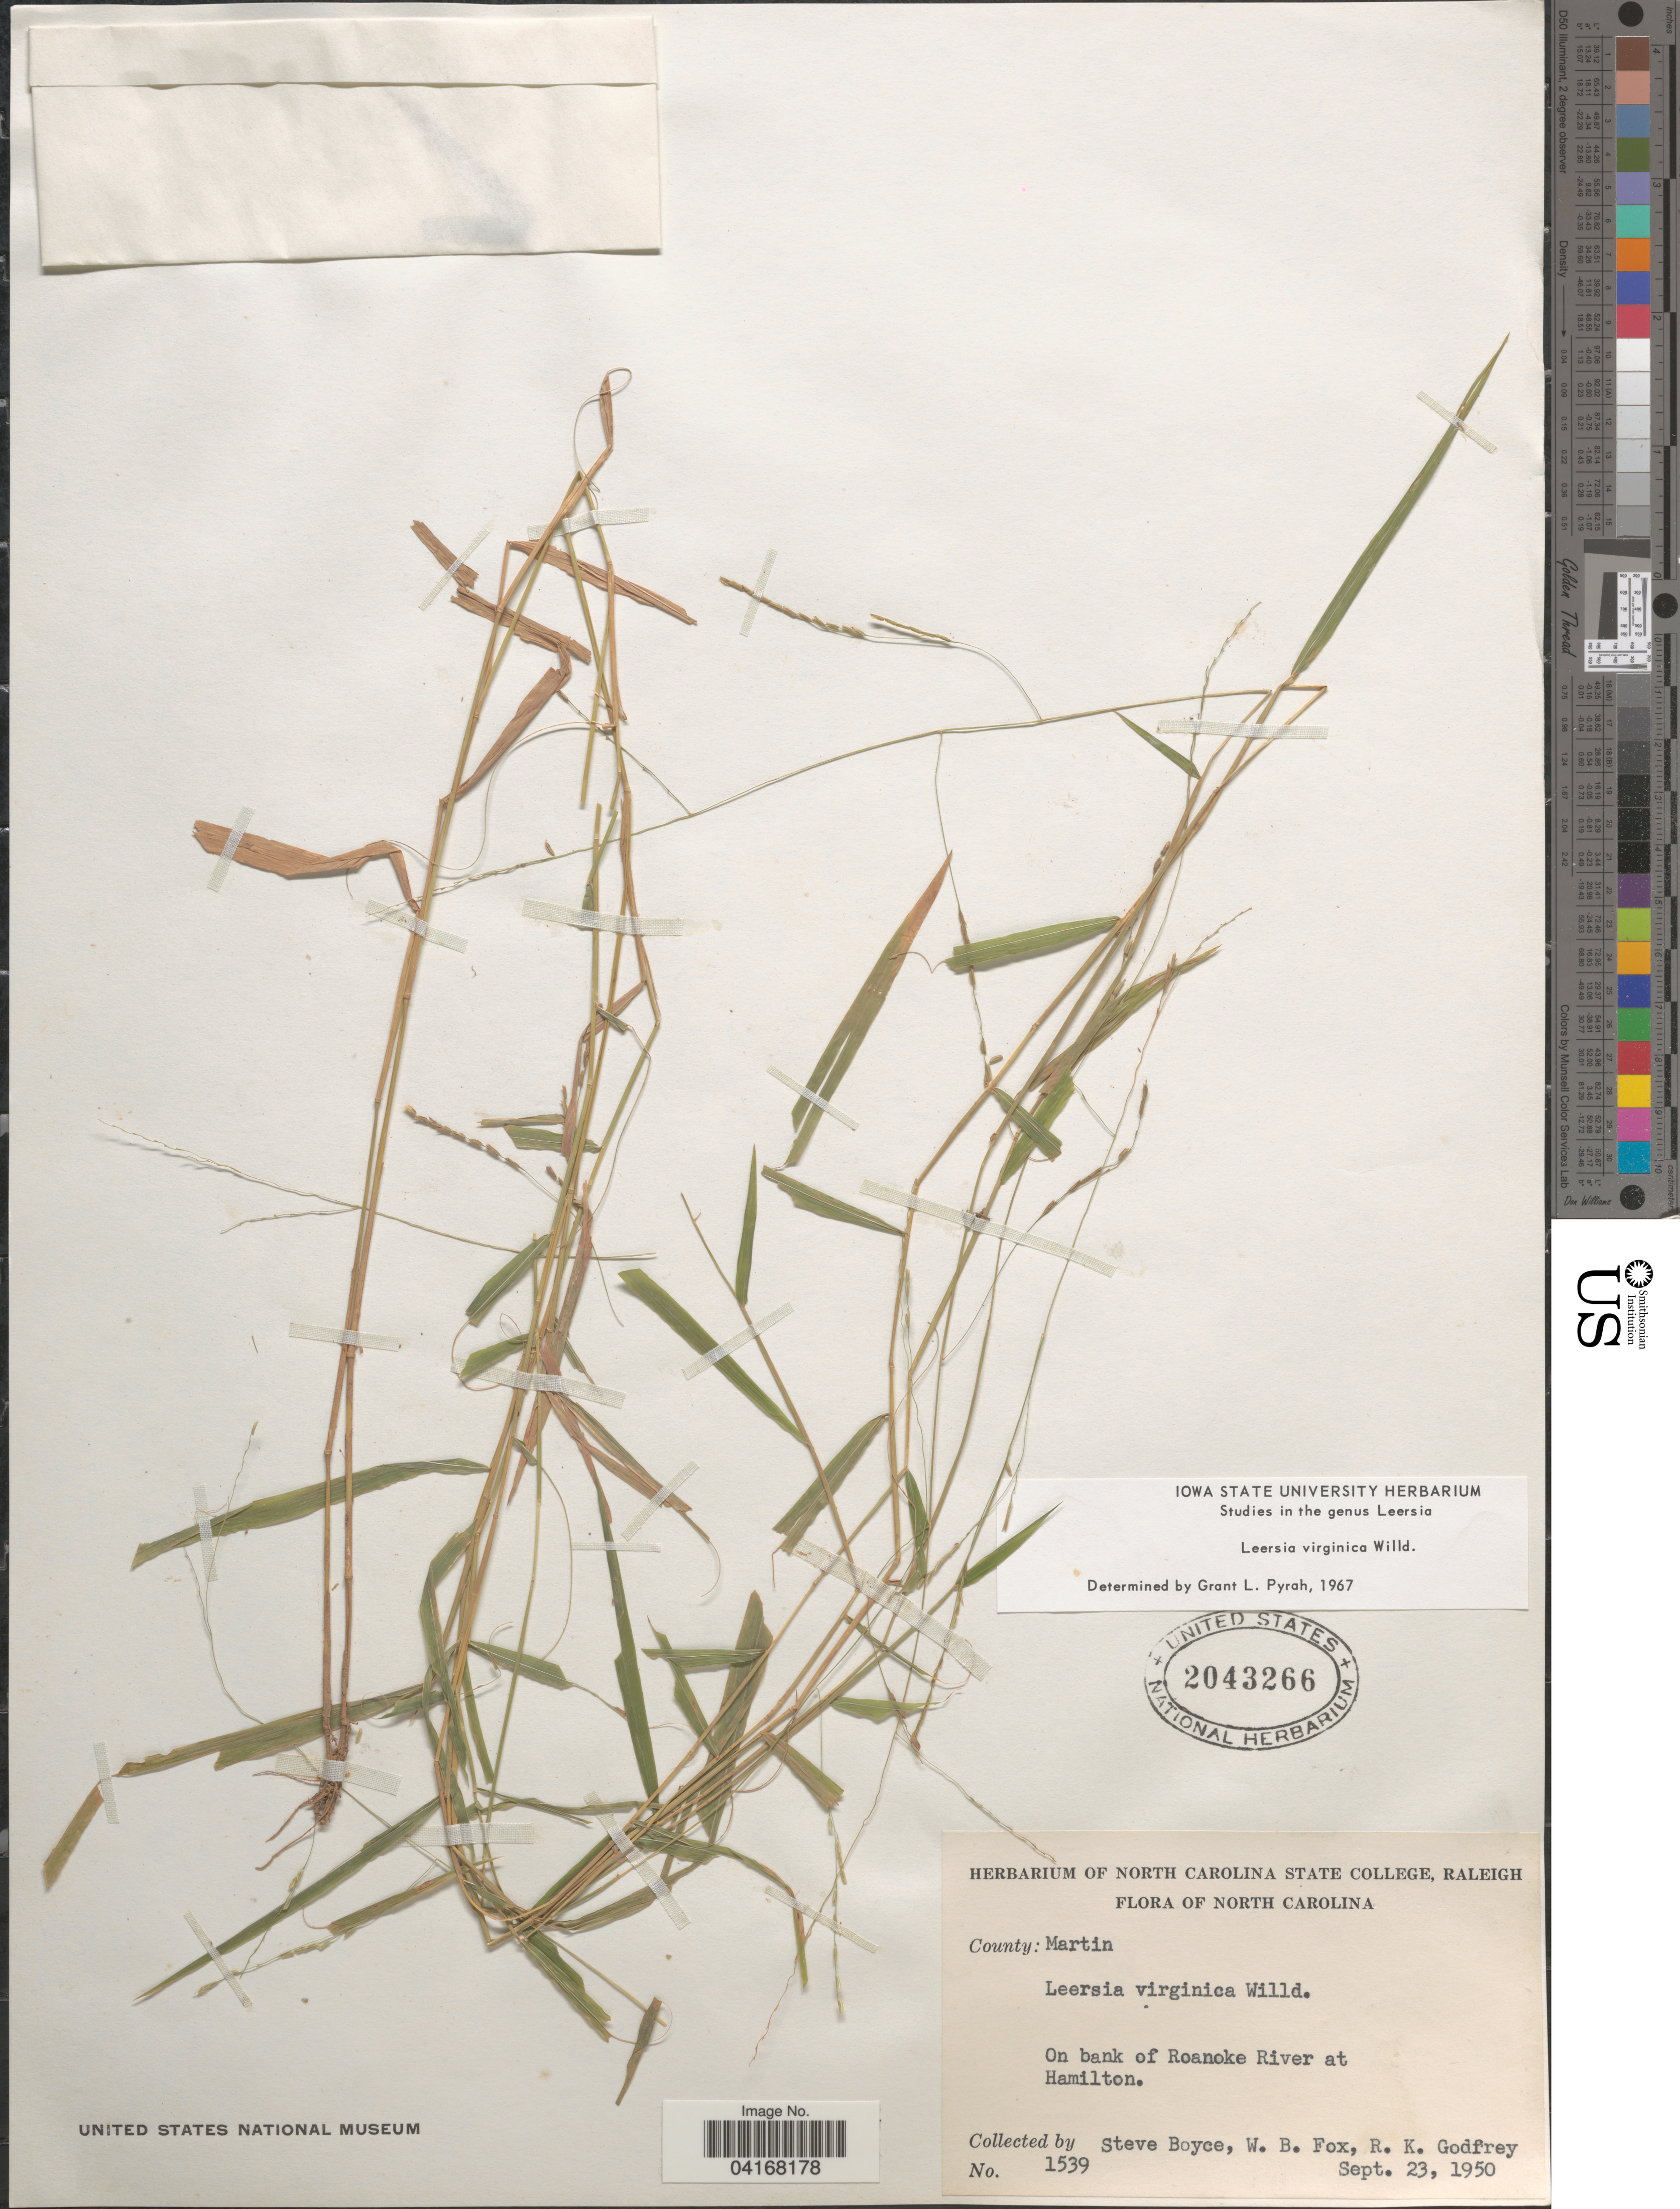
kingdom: Plantae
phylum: Tracheophyta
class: Liliopsida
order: Poales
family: Poaceae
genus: Leersia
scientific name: Leersia virginica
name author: Willd.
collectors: S. Boyce, W. B. Fox & R. K. Godfrey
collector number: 1539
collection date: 1950-09-23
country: United States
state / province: North Carolina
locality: County: Martin. On bank of Roanoke River at Hamilton.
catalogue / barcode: US 2043266